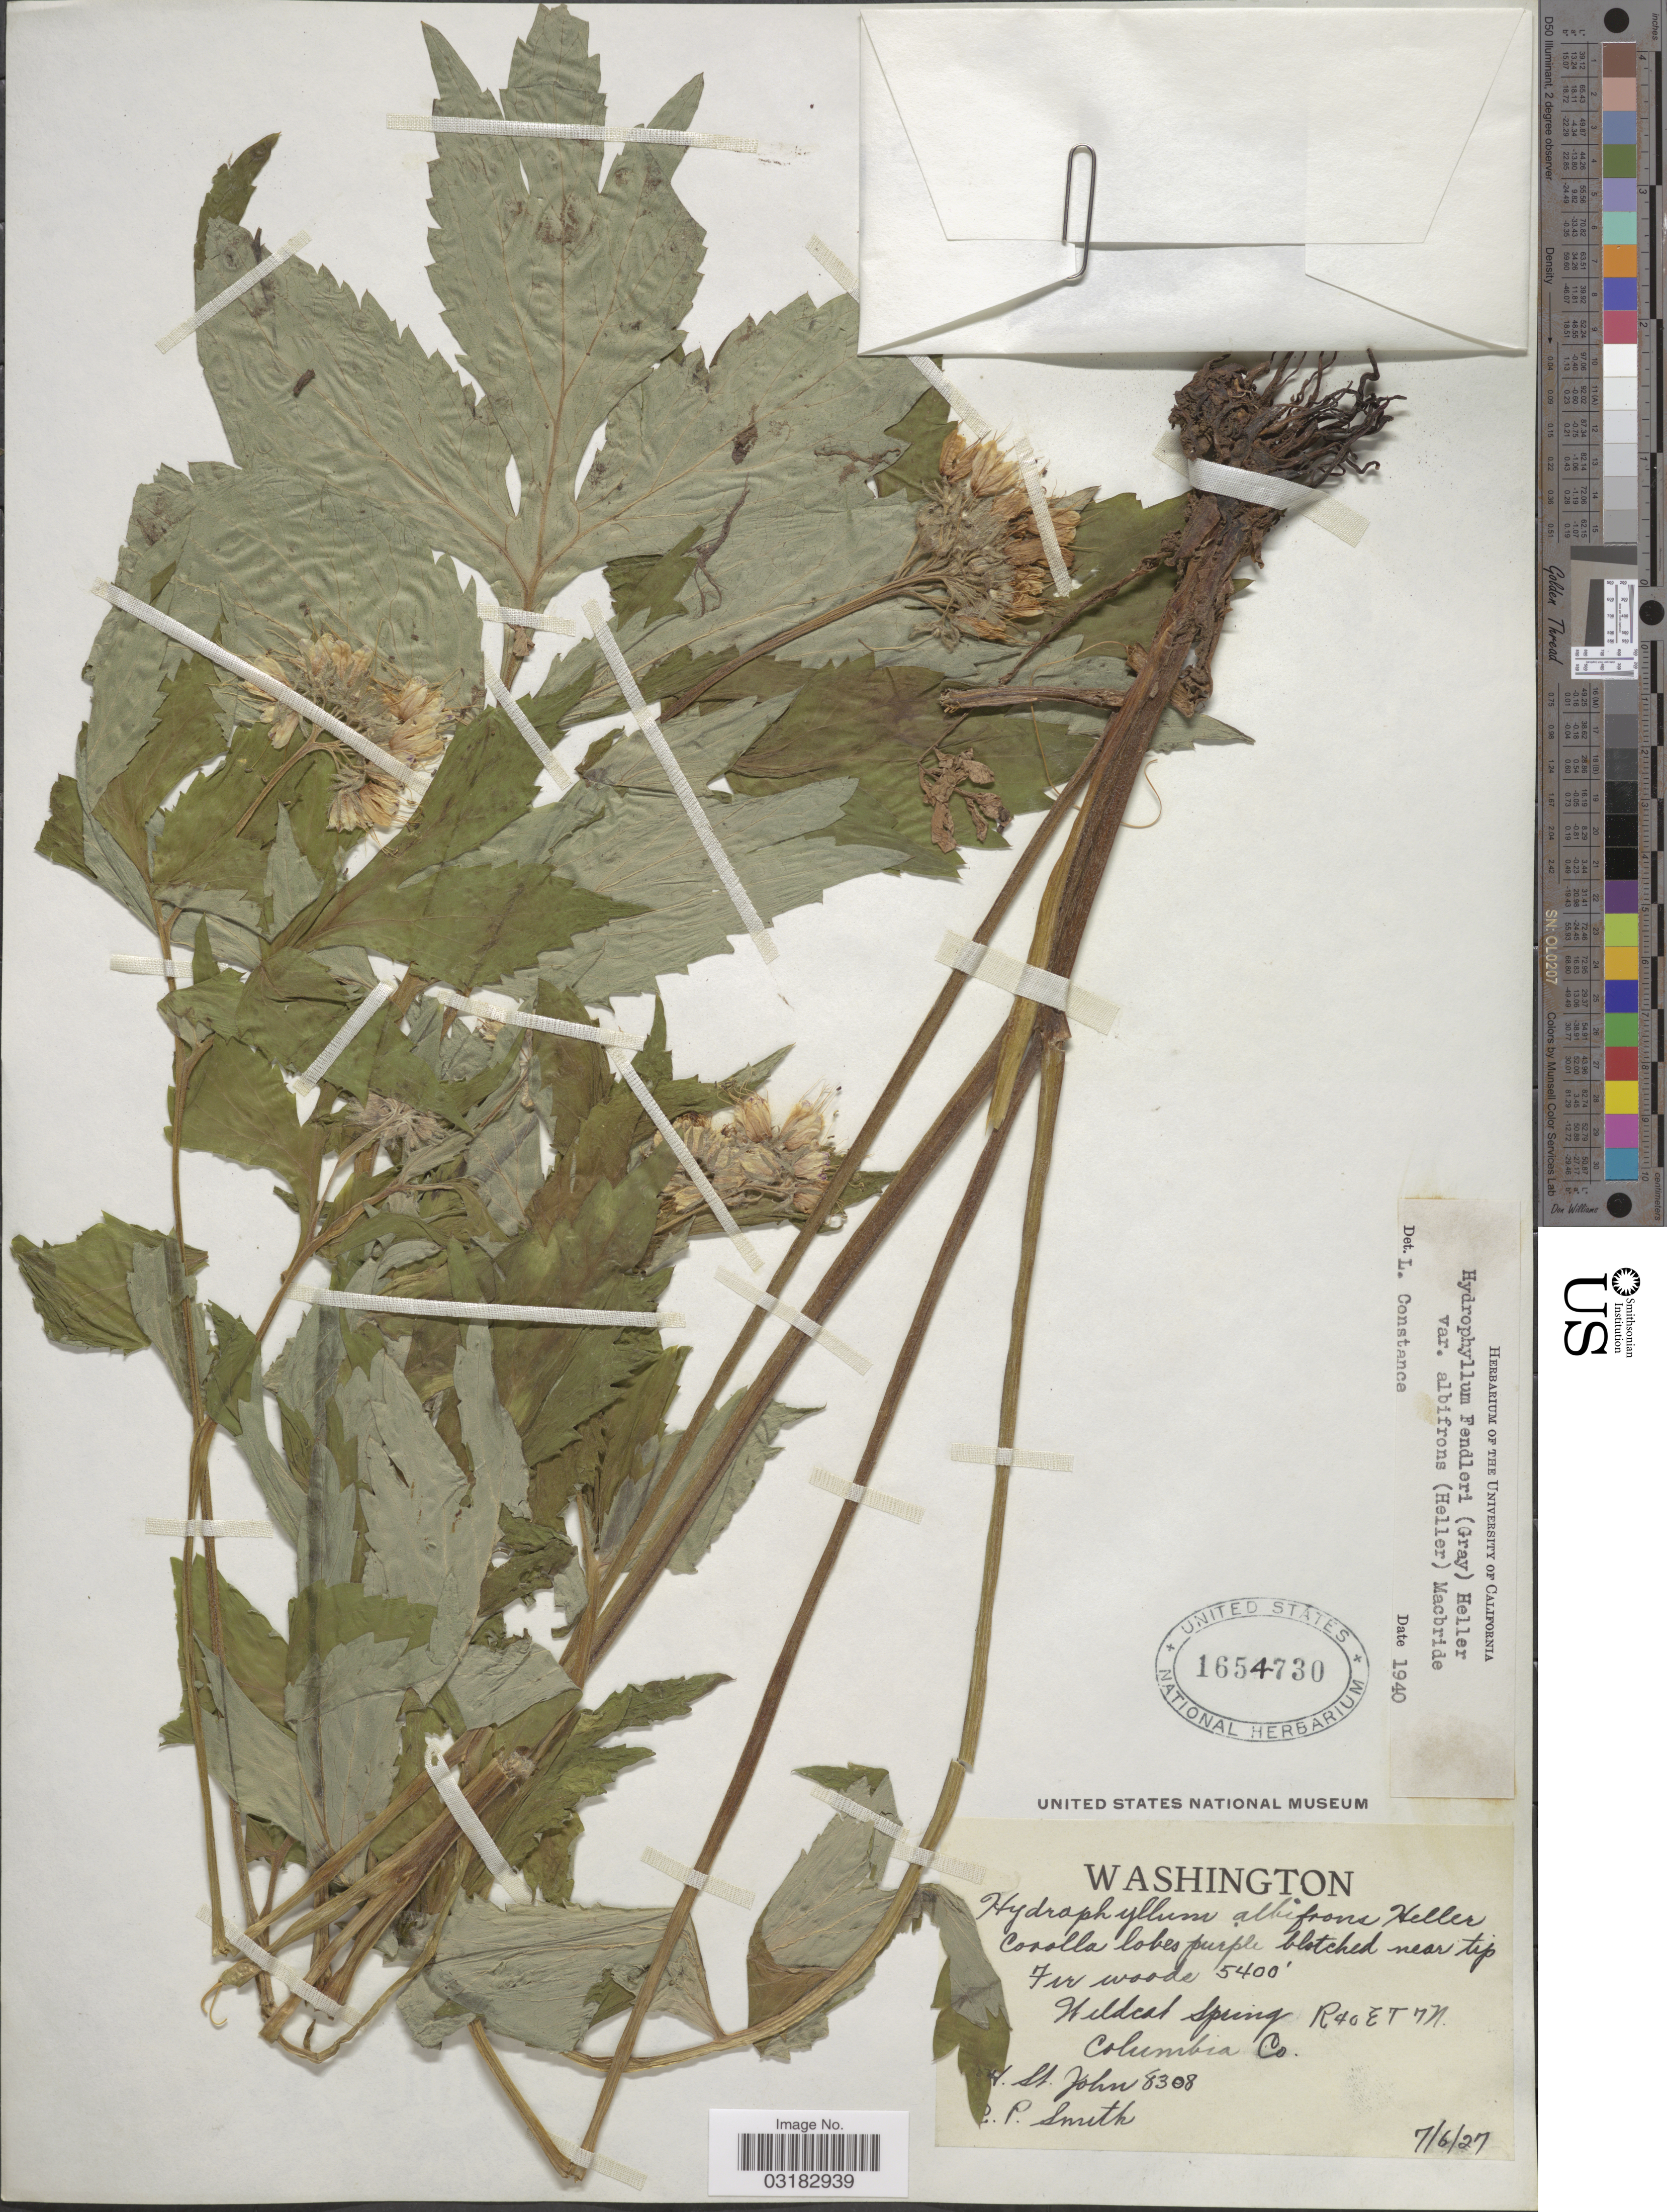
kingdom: Plantae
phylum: Tracheophyta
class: Magnoliopsida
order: Boraginales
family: Hydrophyllaceae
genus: Hydrophyllum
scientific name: Hydrophyllum fendleri var. albifrons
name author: (A. Heller) J.F. Macbr.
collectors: H. St. John & C. P. Smith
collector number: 8308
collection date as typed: Transcribed d/m/y: 6/7/27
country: United States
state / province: Washington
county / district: Columbia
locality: Wildcat Spring R40 ET 7N. Columbia Co.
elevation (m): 1646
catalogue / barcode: US 1654730